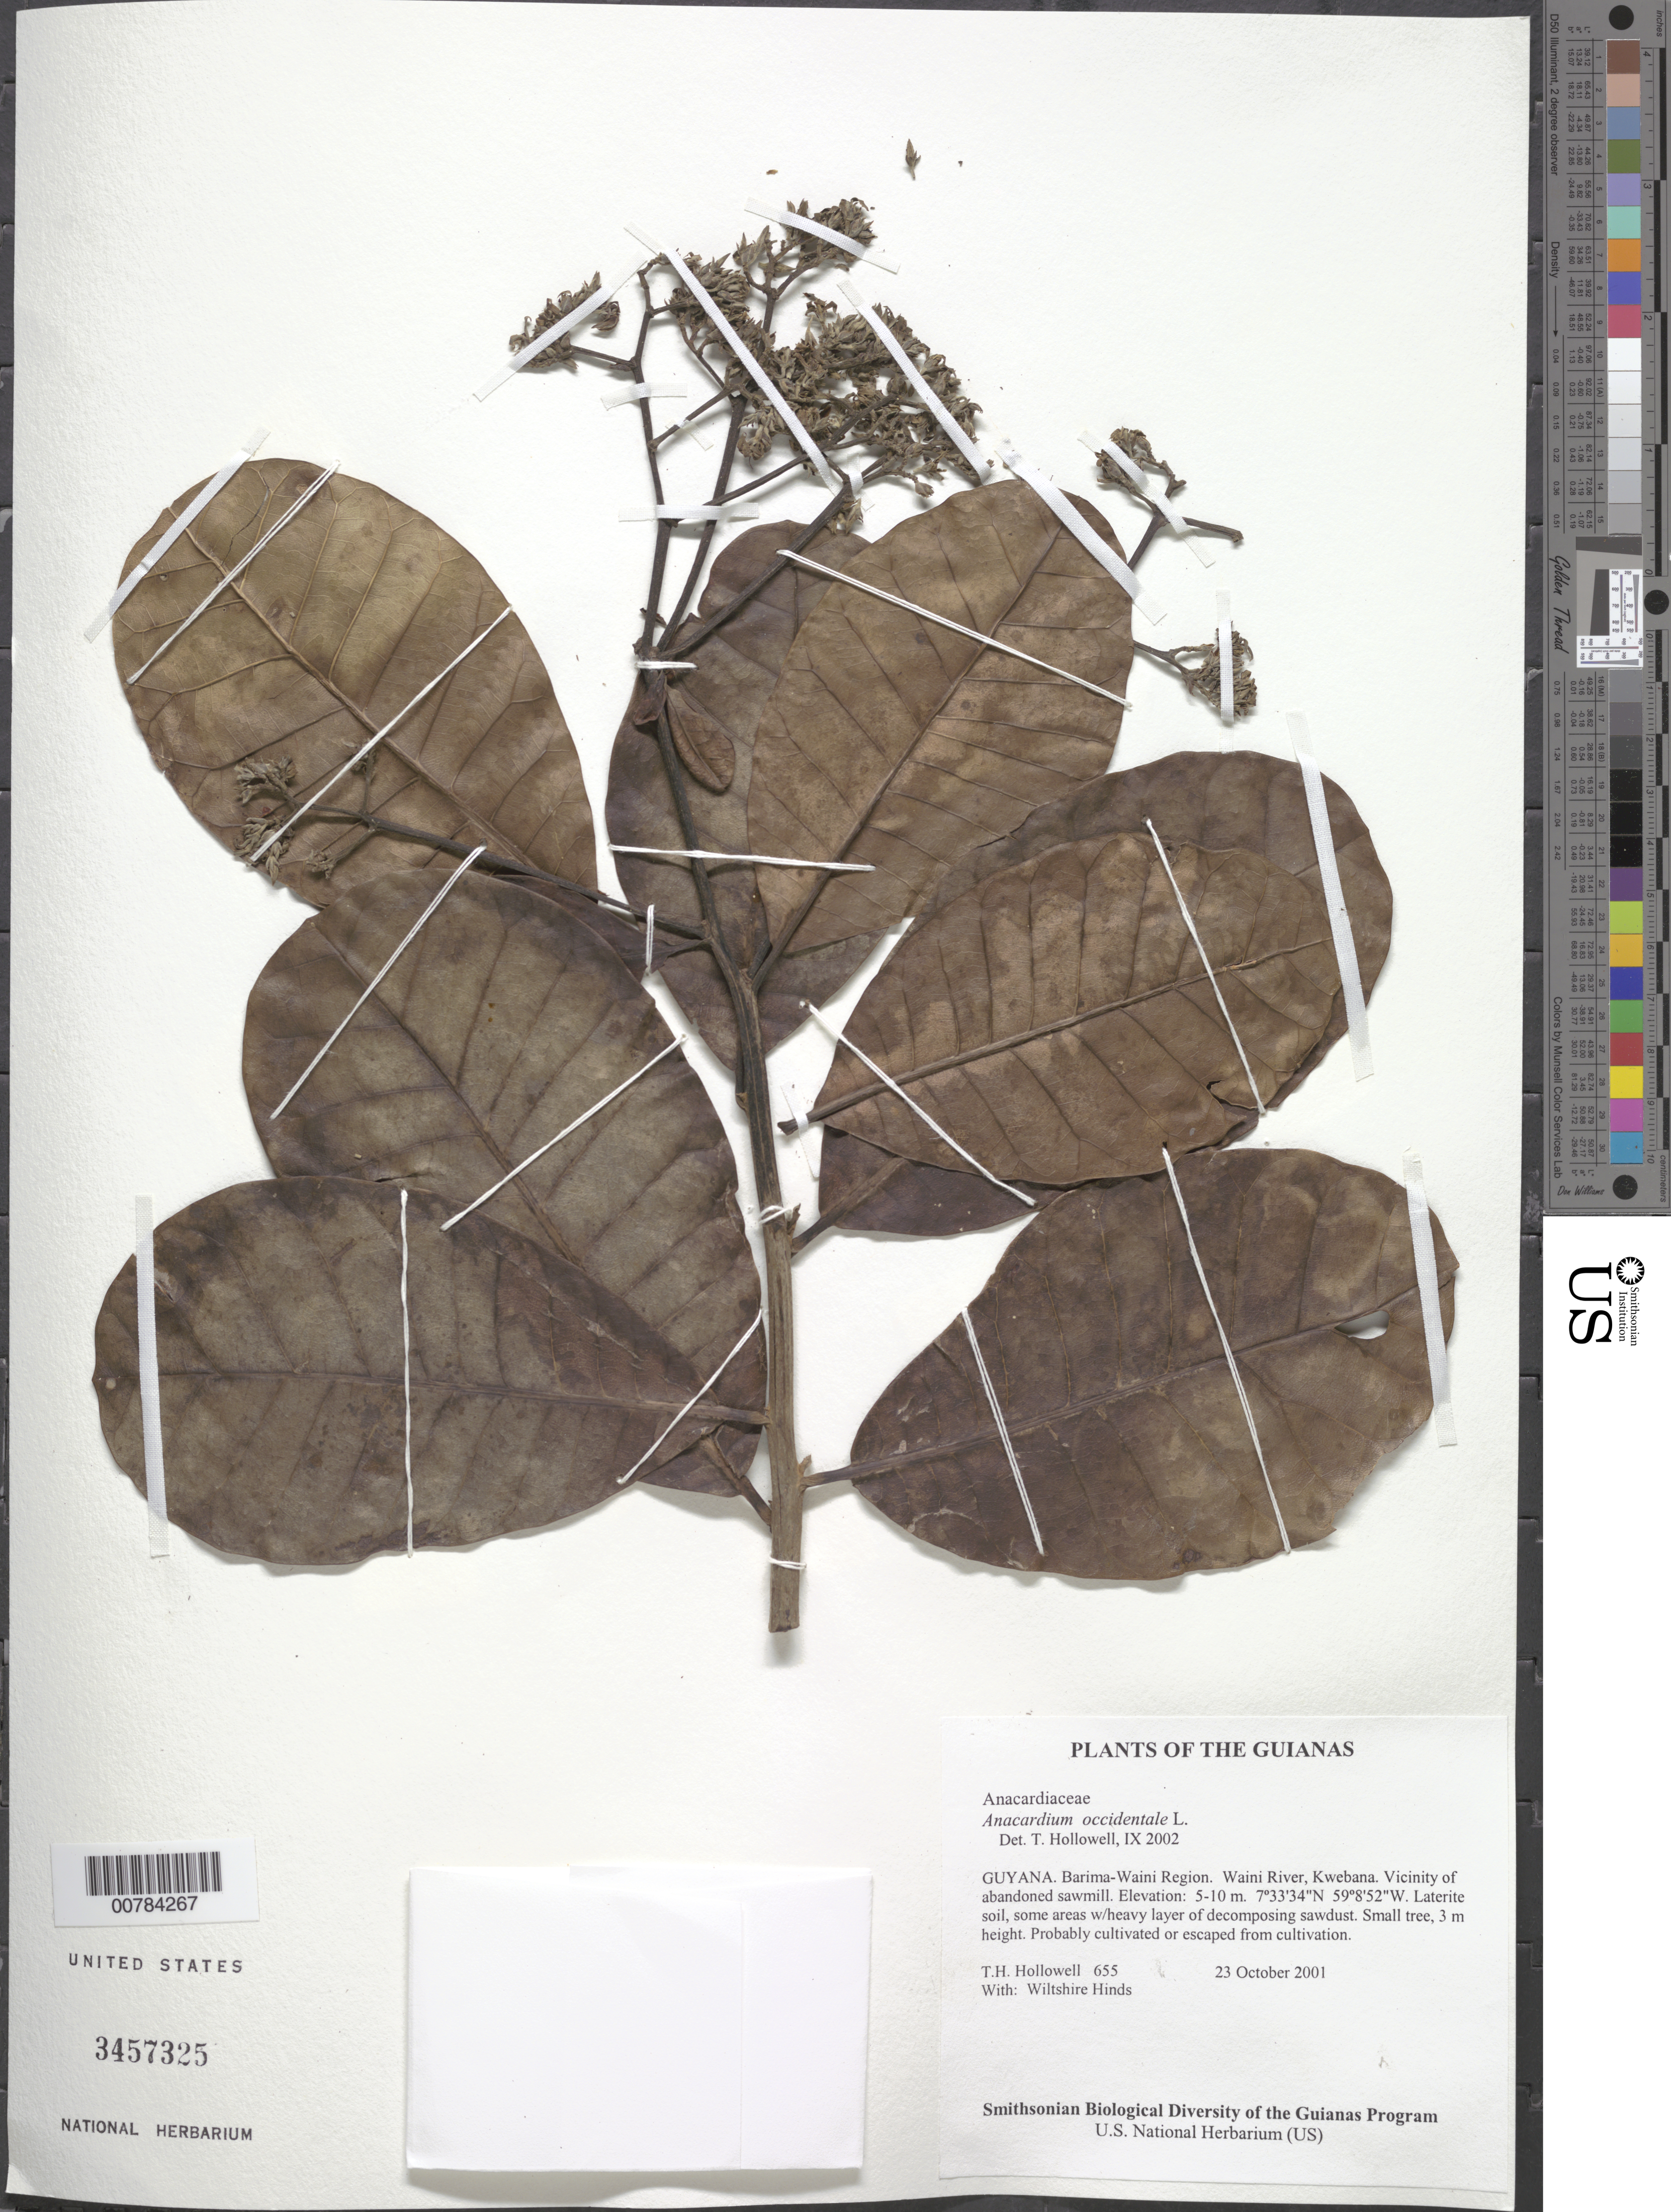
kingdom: Plantae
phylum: Tracheophyta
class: Magnoliopsida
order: Sapindales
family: Anacardiaceae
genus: Anacardium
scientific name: Anacardium occidentale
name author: L.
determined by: Hollowell, T. H., (BOT), Smithsonian Institution - National Museum of Natural History (UNITED STATES)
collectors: T. Hollowell & W. Hinds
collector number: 655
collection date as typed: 23 October 2001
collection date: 2001-10-23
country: Guyana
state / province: Barima-Waini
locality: Waini River, Kwebana. Vicinity of abandoned sawmill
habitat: Laterite soil, some areas w/heavy layer of decomposing sawdust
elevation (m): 5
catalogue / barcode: US 3457325